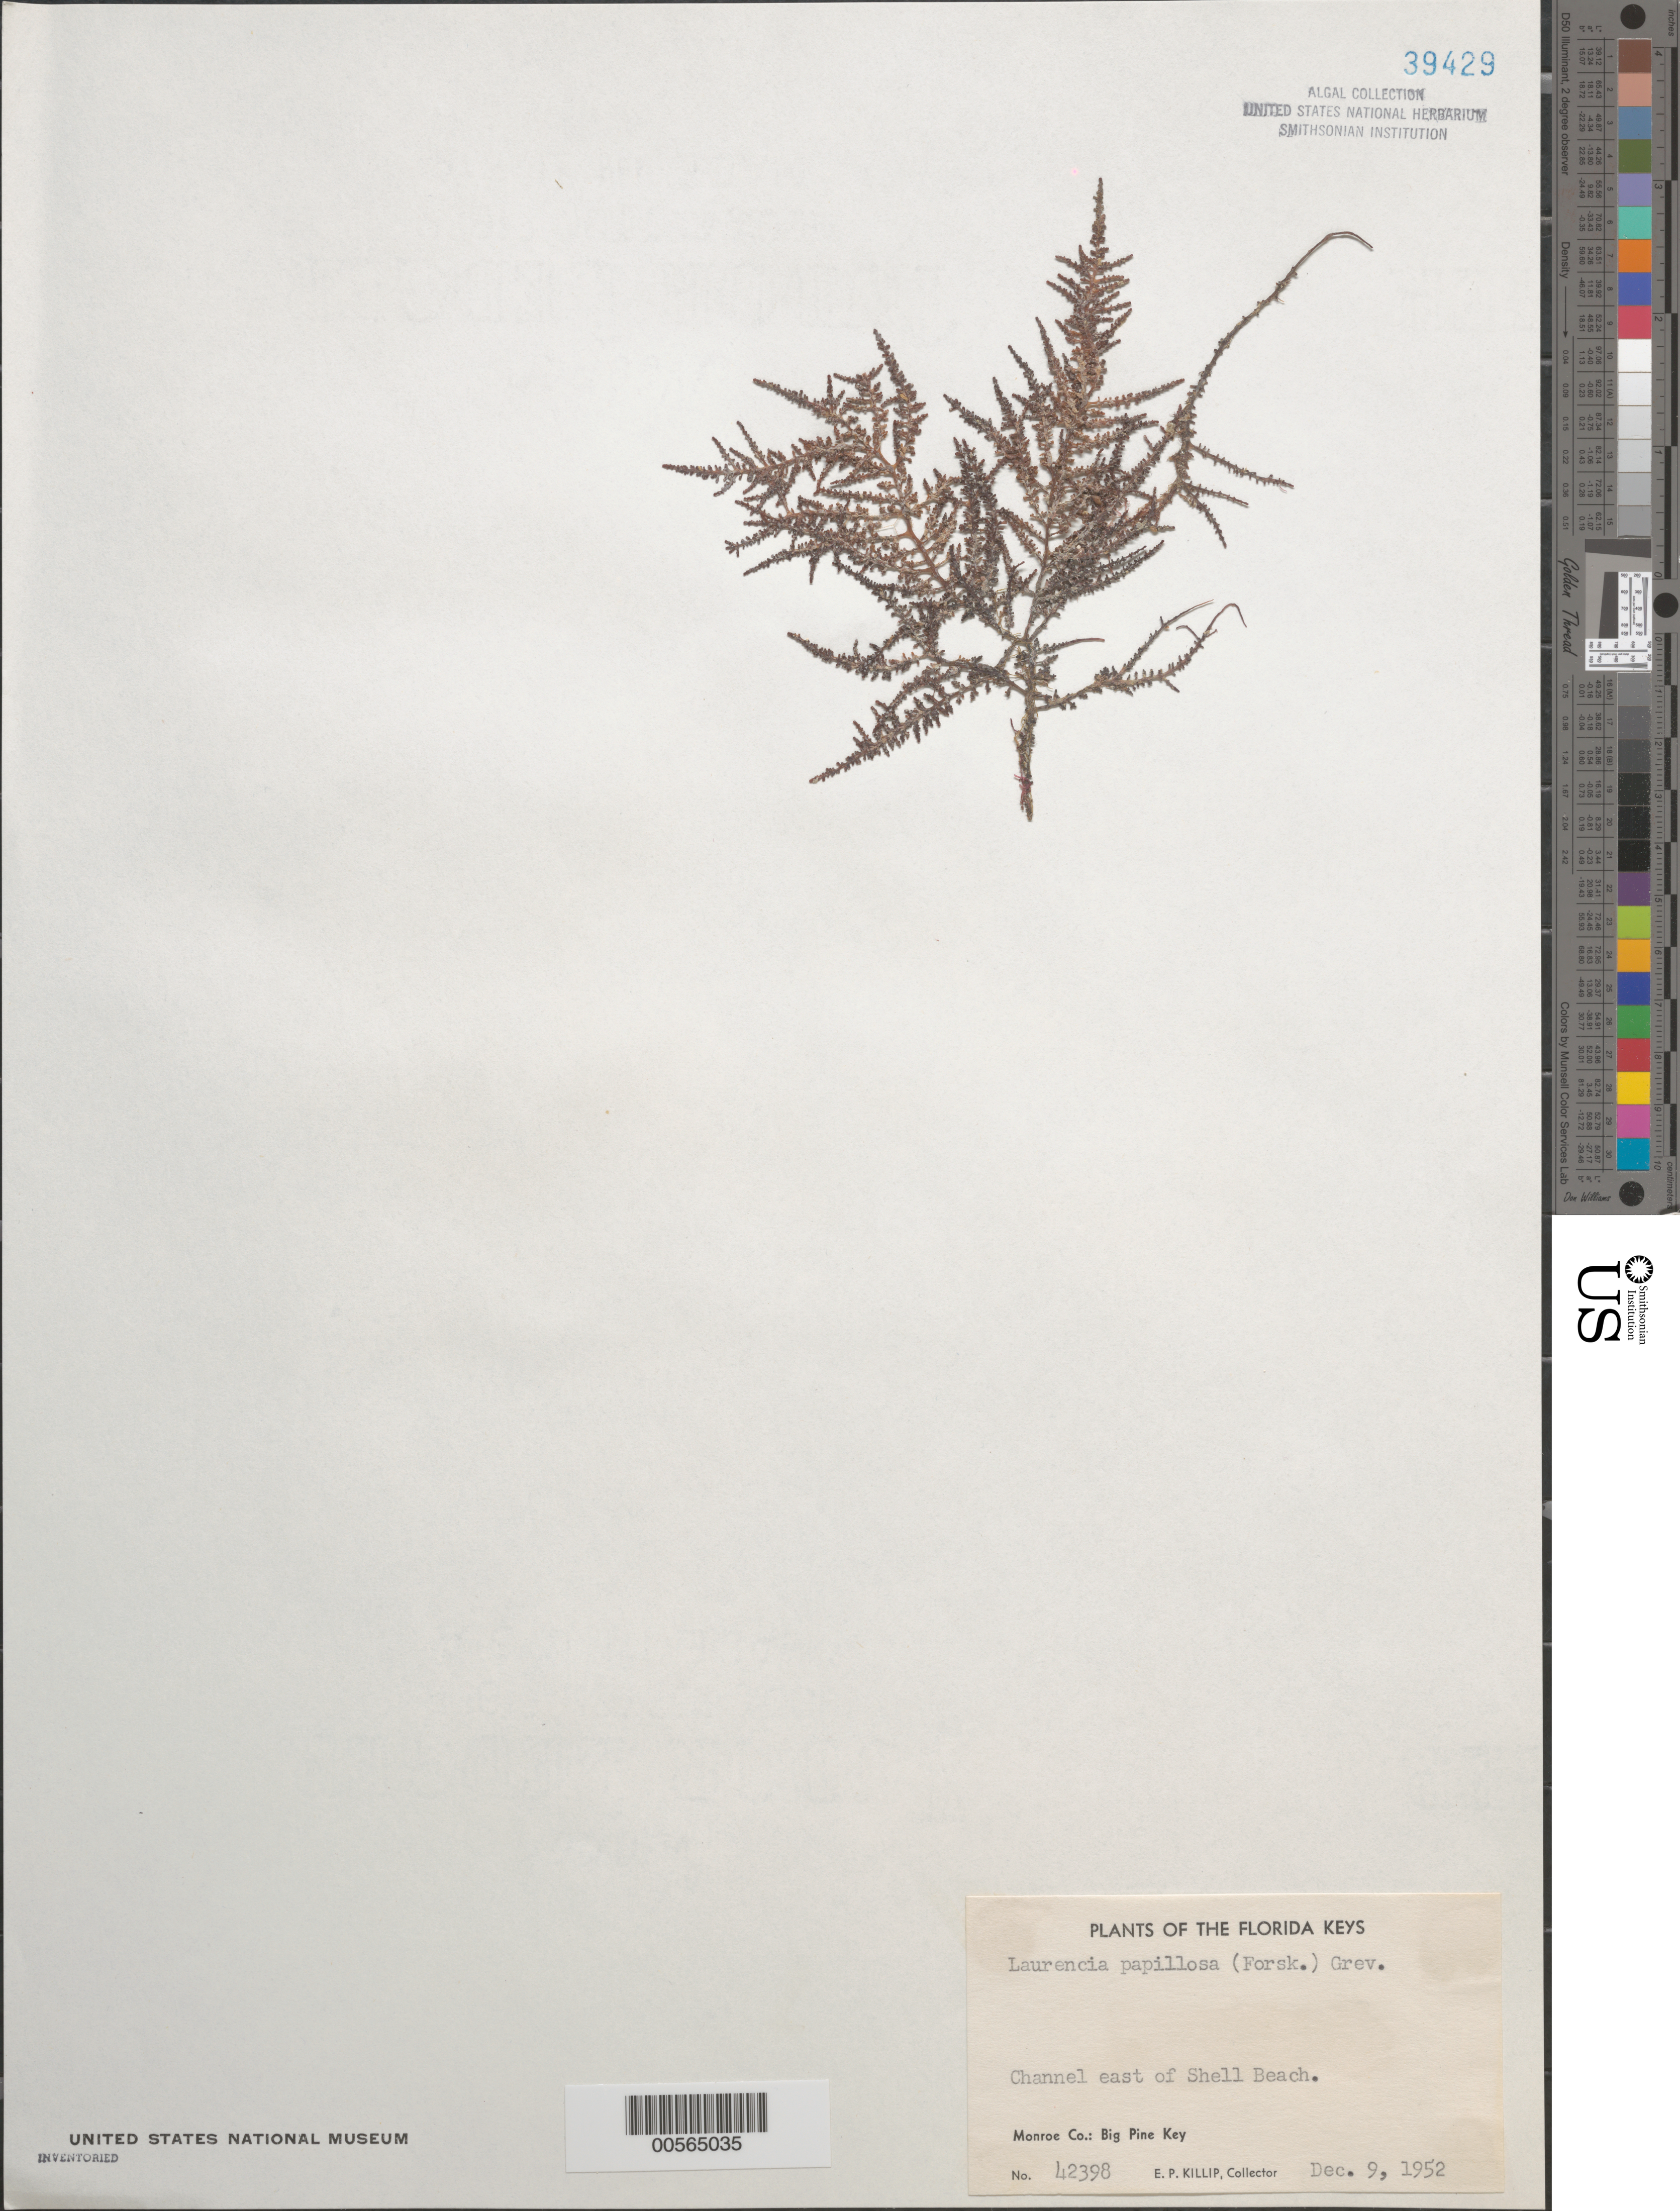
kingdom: Plantae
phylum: Rhodophyta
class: Florideophyceae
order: Ceramiales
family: Rhodomelaceae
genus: Palisada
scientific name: Palisada perforata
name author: (Bory) K.W. Nam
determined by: Algae name updating Project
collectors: E. P. Killip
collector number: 42398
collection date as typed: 09 Dec 1952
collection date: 1952-12-09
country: United States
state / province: Florida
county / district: Monroe County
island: Big Pine Key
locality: Channel east of Shell Beach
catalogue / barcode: US 39429